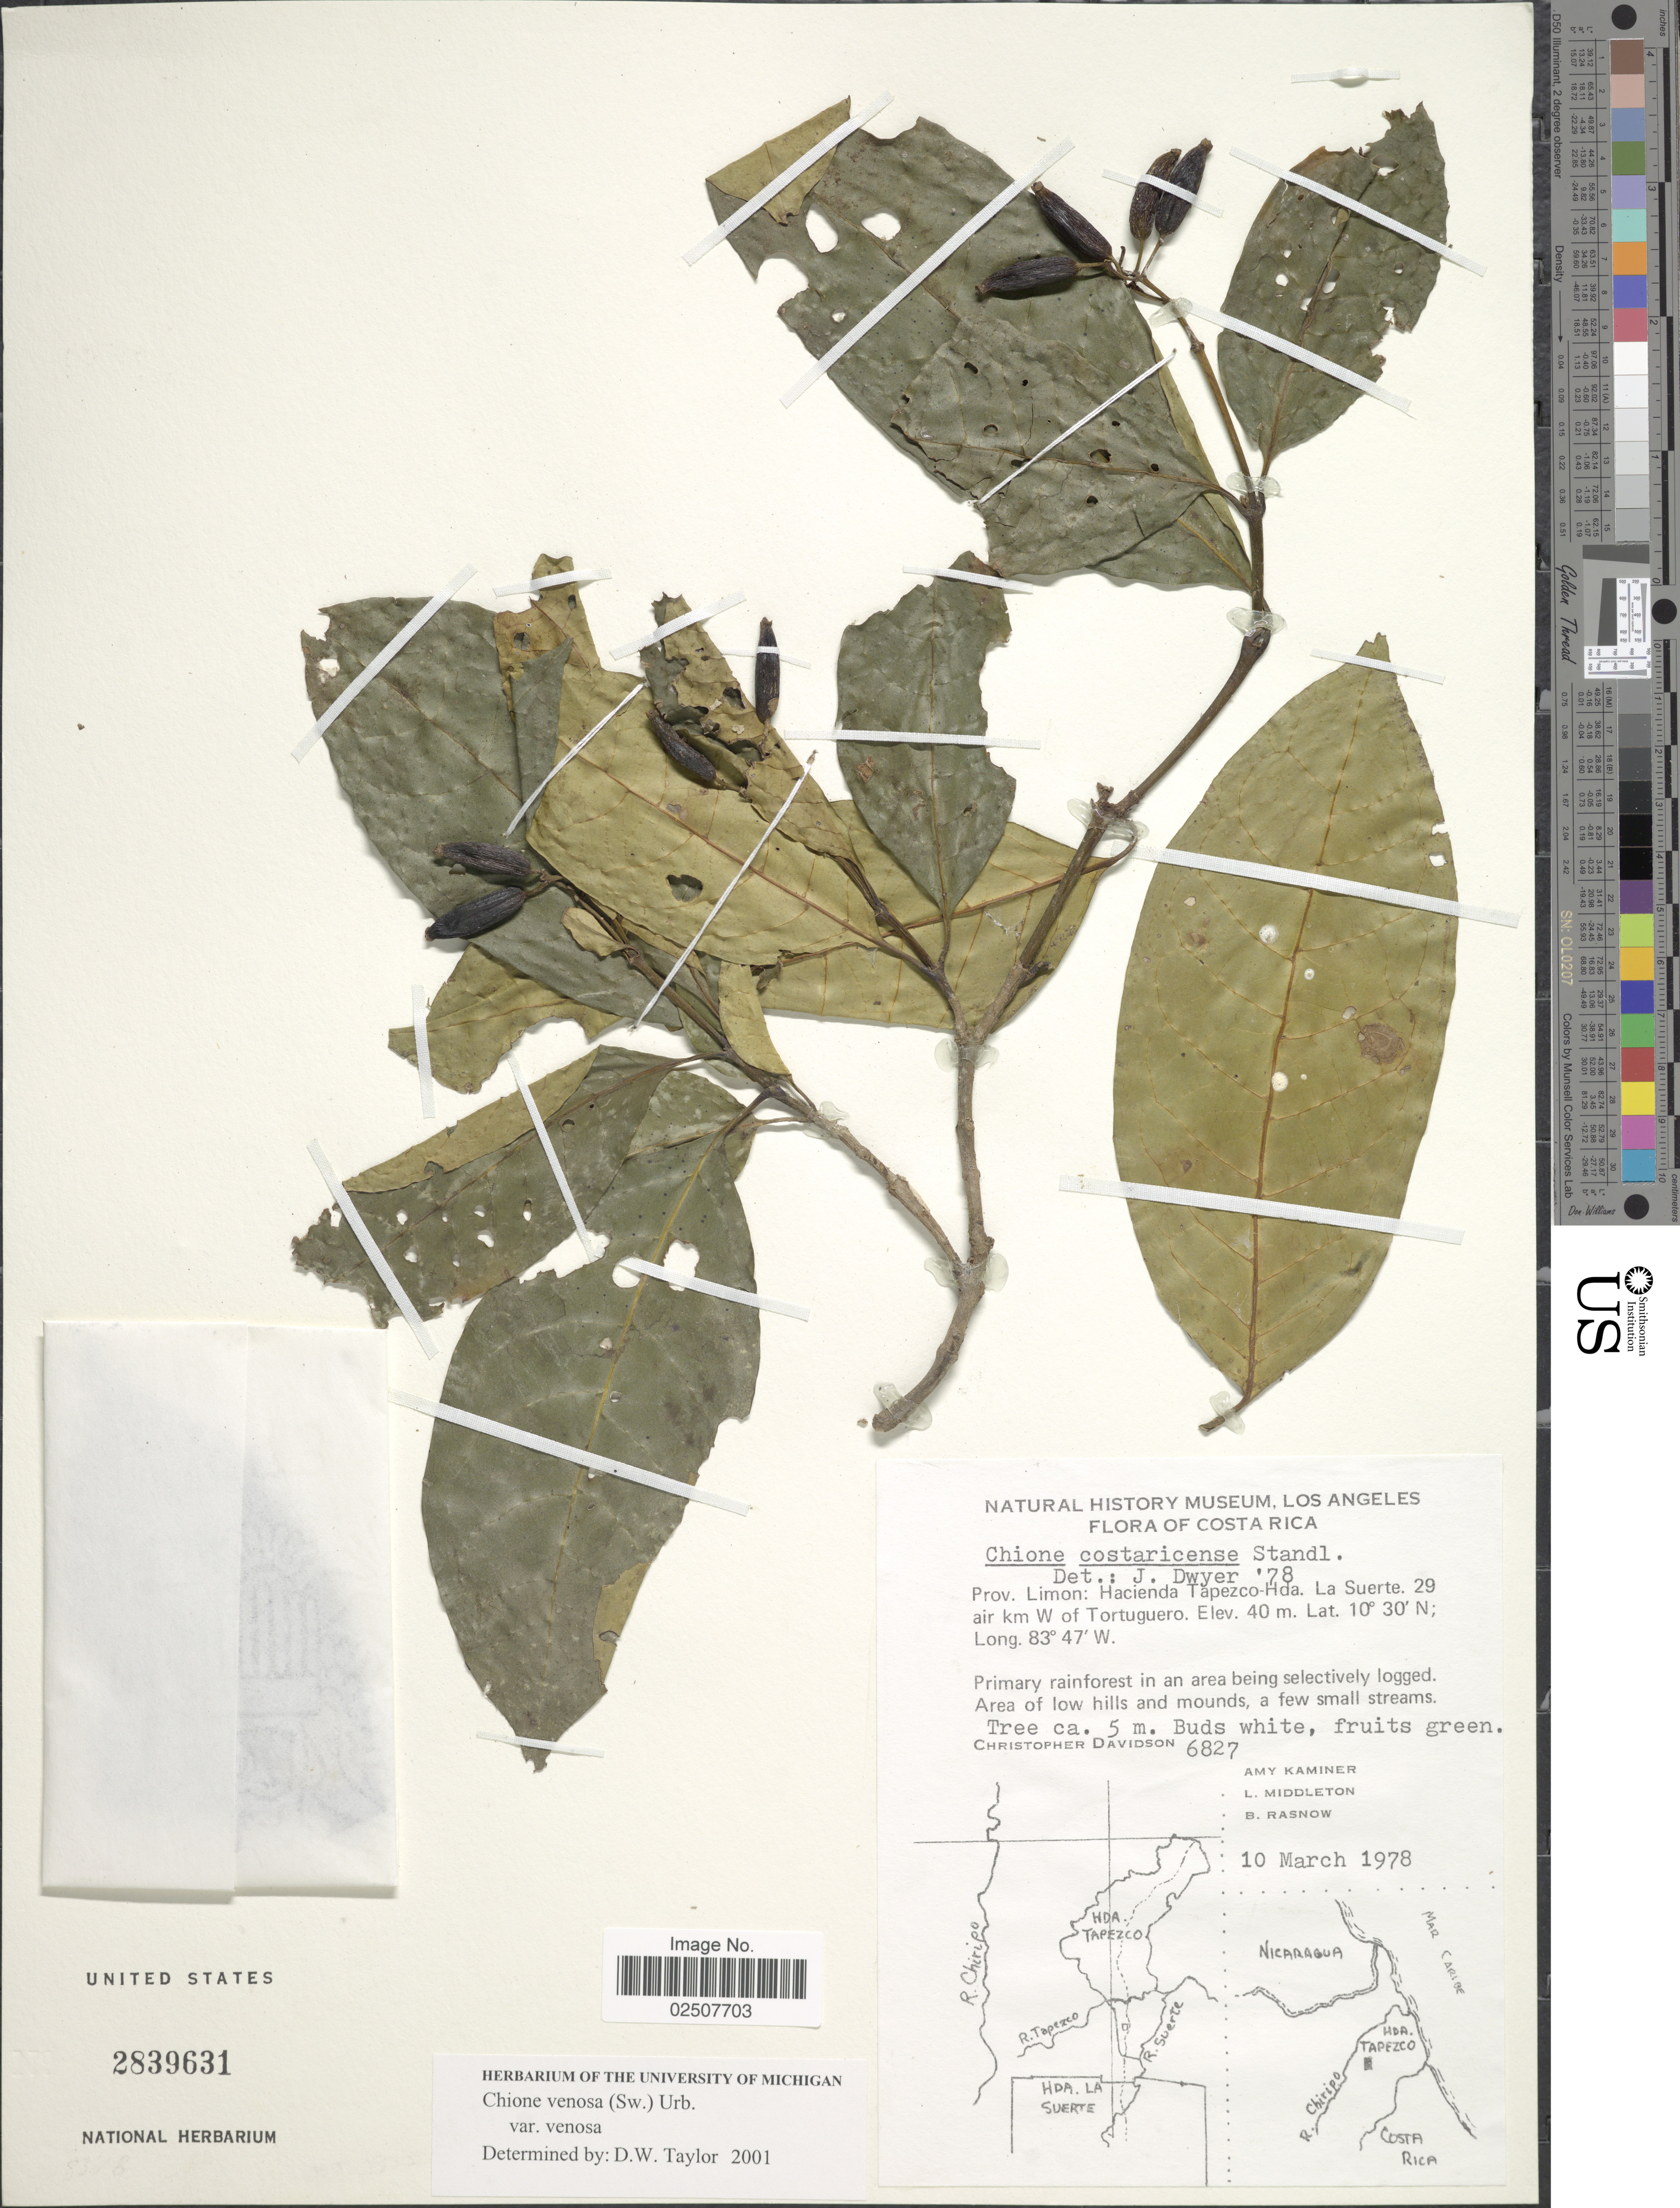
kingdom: Plantae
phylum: Tracheophyta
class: Magnoliopsida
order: Gentianales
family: Rubiaceae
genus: Chione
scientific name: Chione venosa var. venosa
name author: (Sw.) Urb.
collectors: C. Davidson, A. Kaminer, L. Middleton & B. Rasnow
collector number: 6827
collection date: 1978-03-10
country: Costa Rica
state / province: Limón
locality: Hacienda Tapezco-Hda. La Suerte. 29 air km W of Tortuguero, Primary rainforest in an area being selectively logged. Area of low hills and mounds, a few small streams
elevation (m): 40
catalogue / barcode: US 2839631